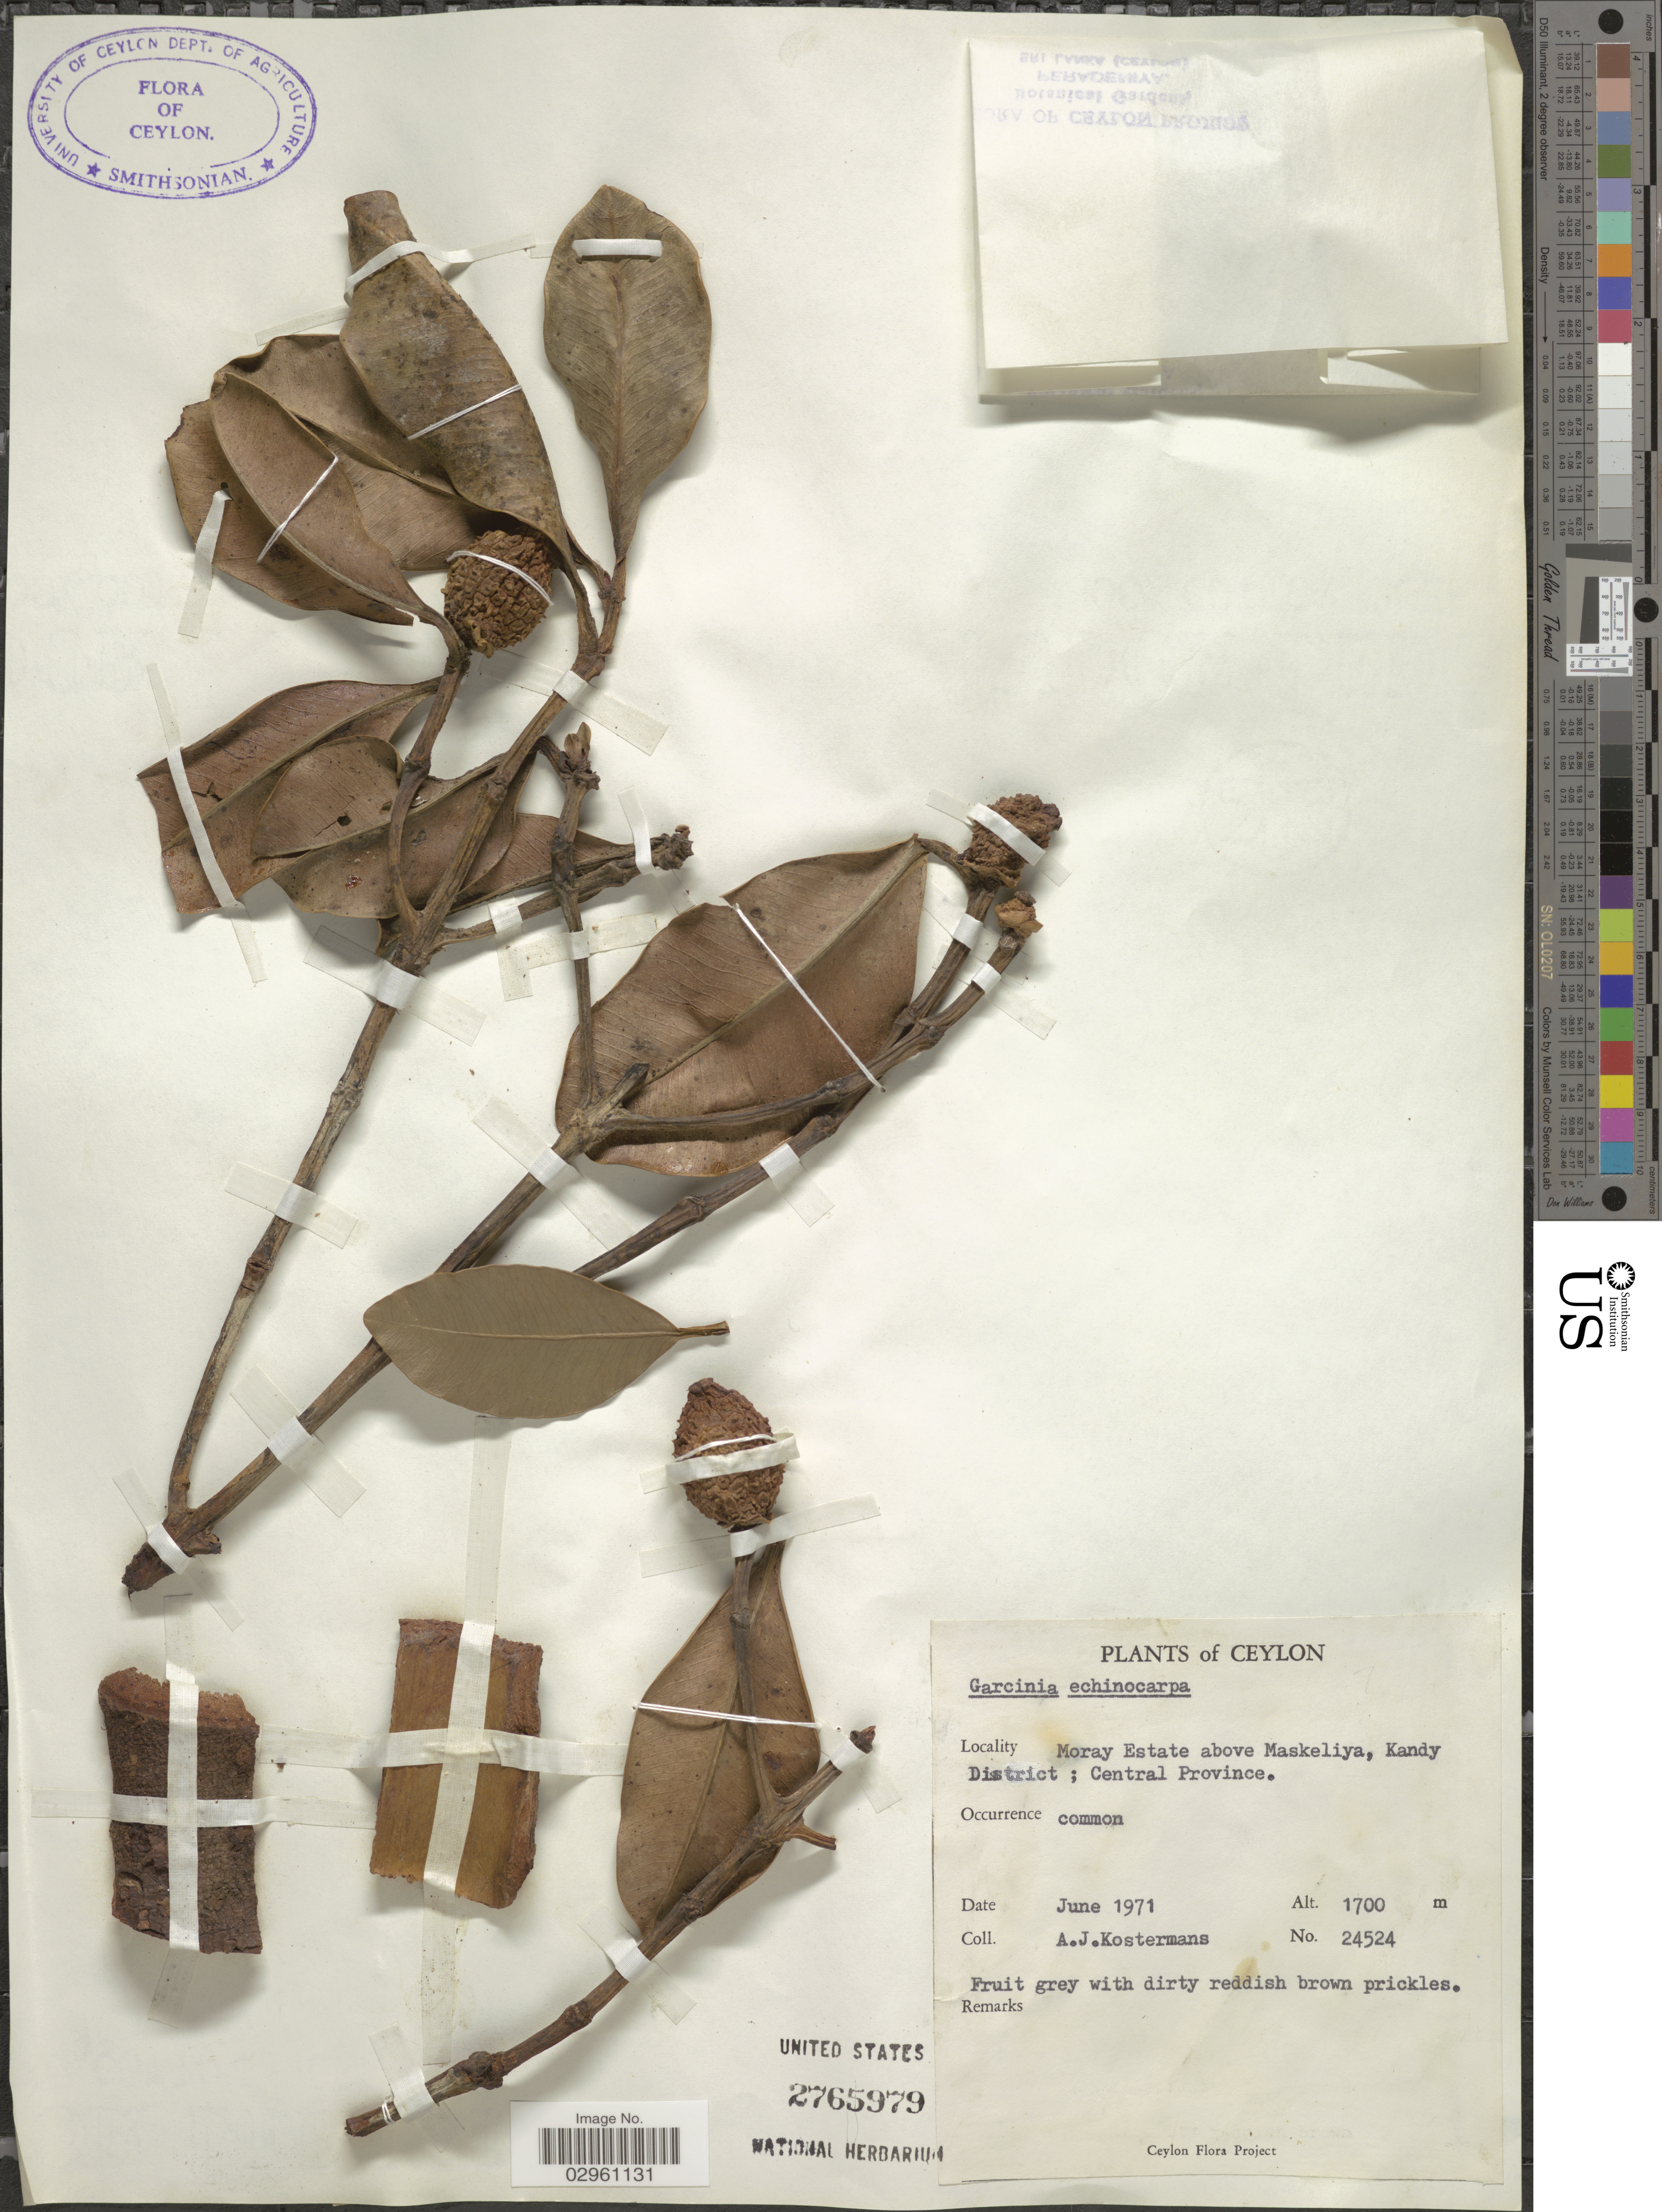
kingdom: Plantae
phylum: Tracheophyta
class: Magnoliopsida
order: Malpighiales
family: Clusiaceae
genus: Garcinia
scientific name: Garcinia echinocarpa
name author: Thwaites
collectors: A. J. G. Kostermans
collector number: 24524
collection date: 1971-06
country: Sri Lanka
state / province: Central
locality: Ceylon. Moray Estate above Maskeliya, Kandy District; Central Province.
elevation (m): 1700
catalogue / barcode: US 2765979